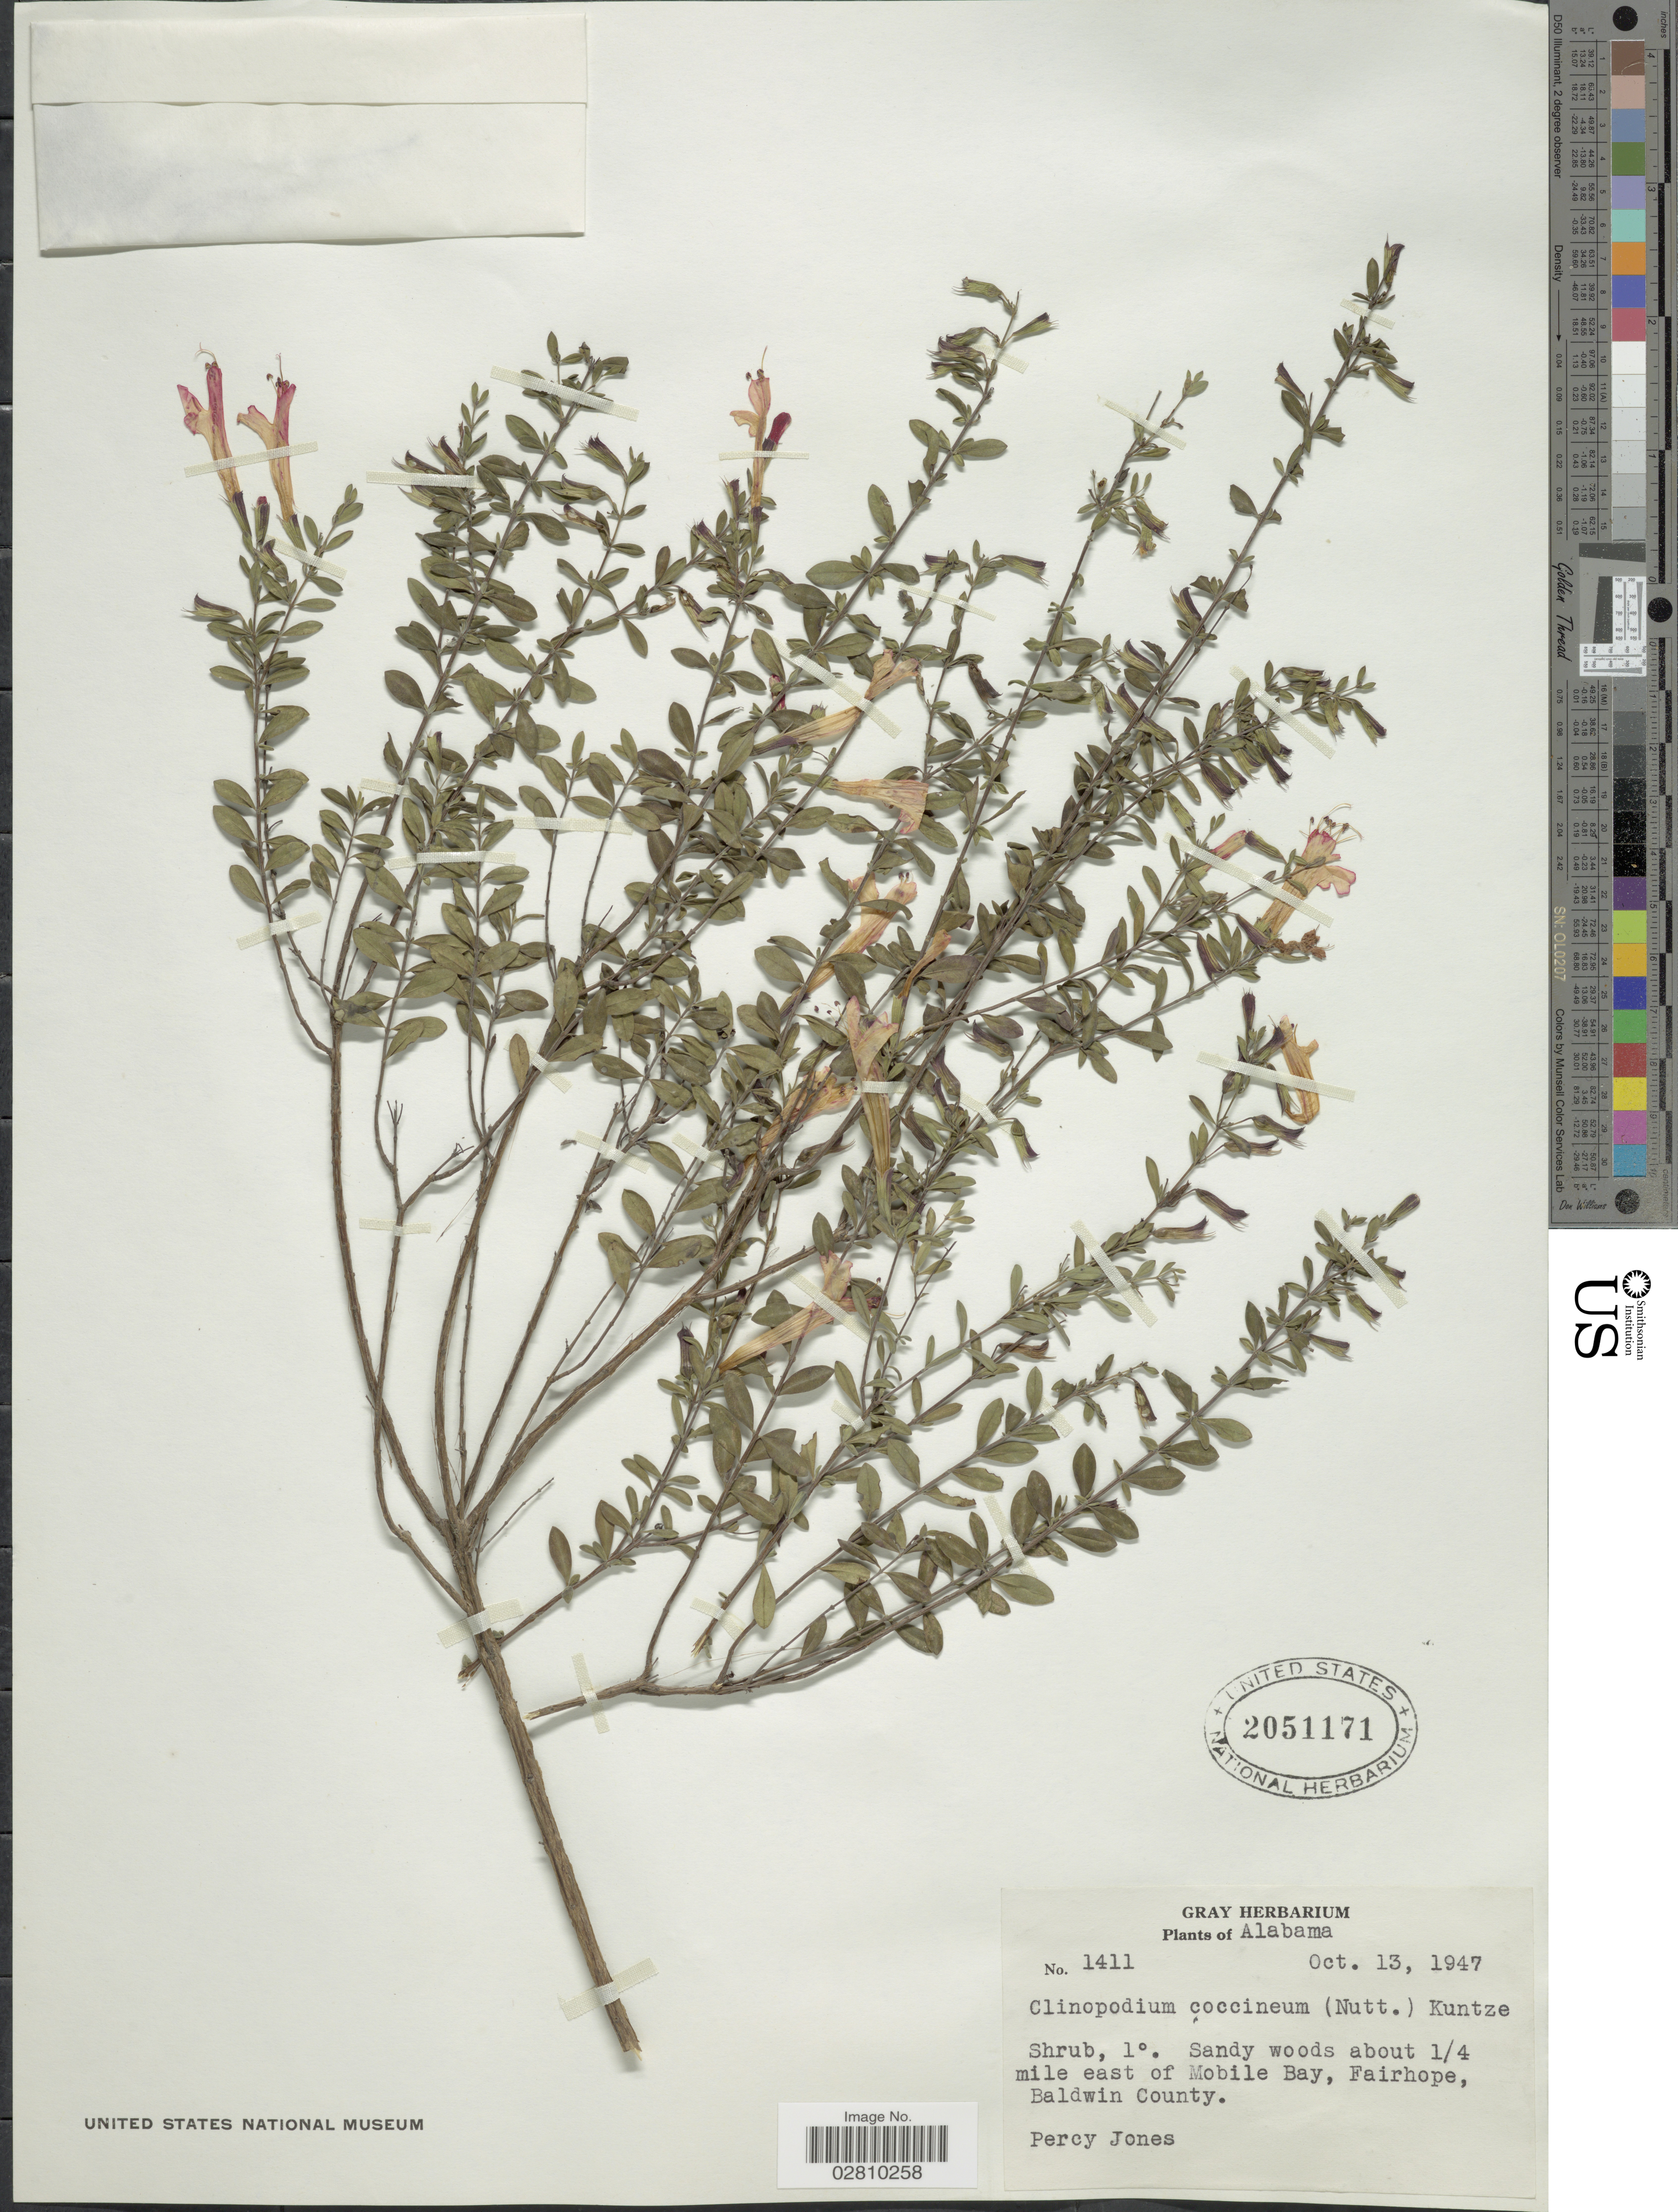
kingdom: Plantae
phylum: Tracheophyta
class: Magnoliopsida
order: Lamiales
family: Lamiaceae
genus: Clinopodium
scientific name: Clinopodium coccineum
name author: (Nutt. ex Hook.) Kuntze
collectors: P. Jones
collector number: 1411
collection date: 1947-10-13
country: United States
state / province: Alabama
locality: Sandy woods about 1/4 mile east of Mobile Bay, Fairhope, Baldwin County.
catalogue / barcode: US 2051171